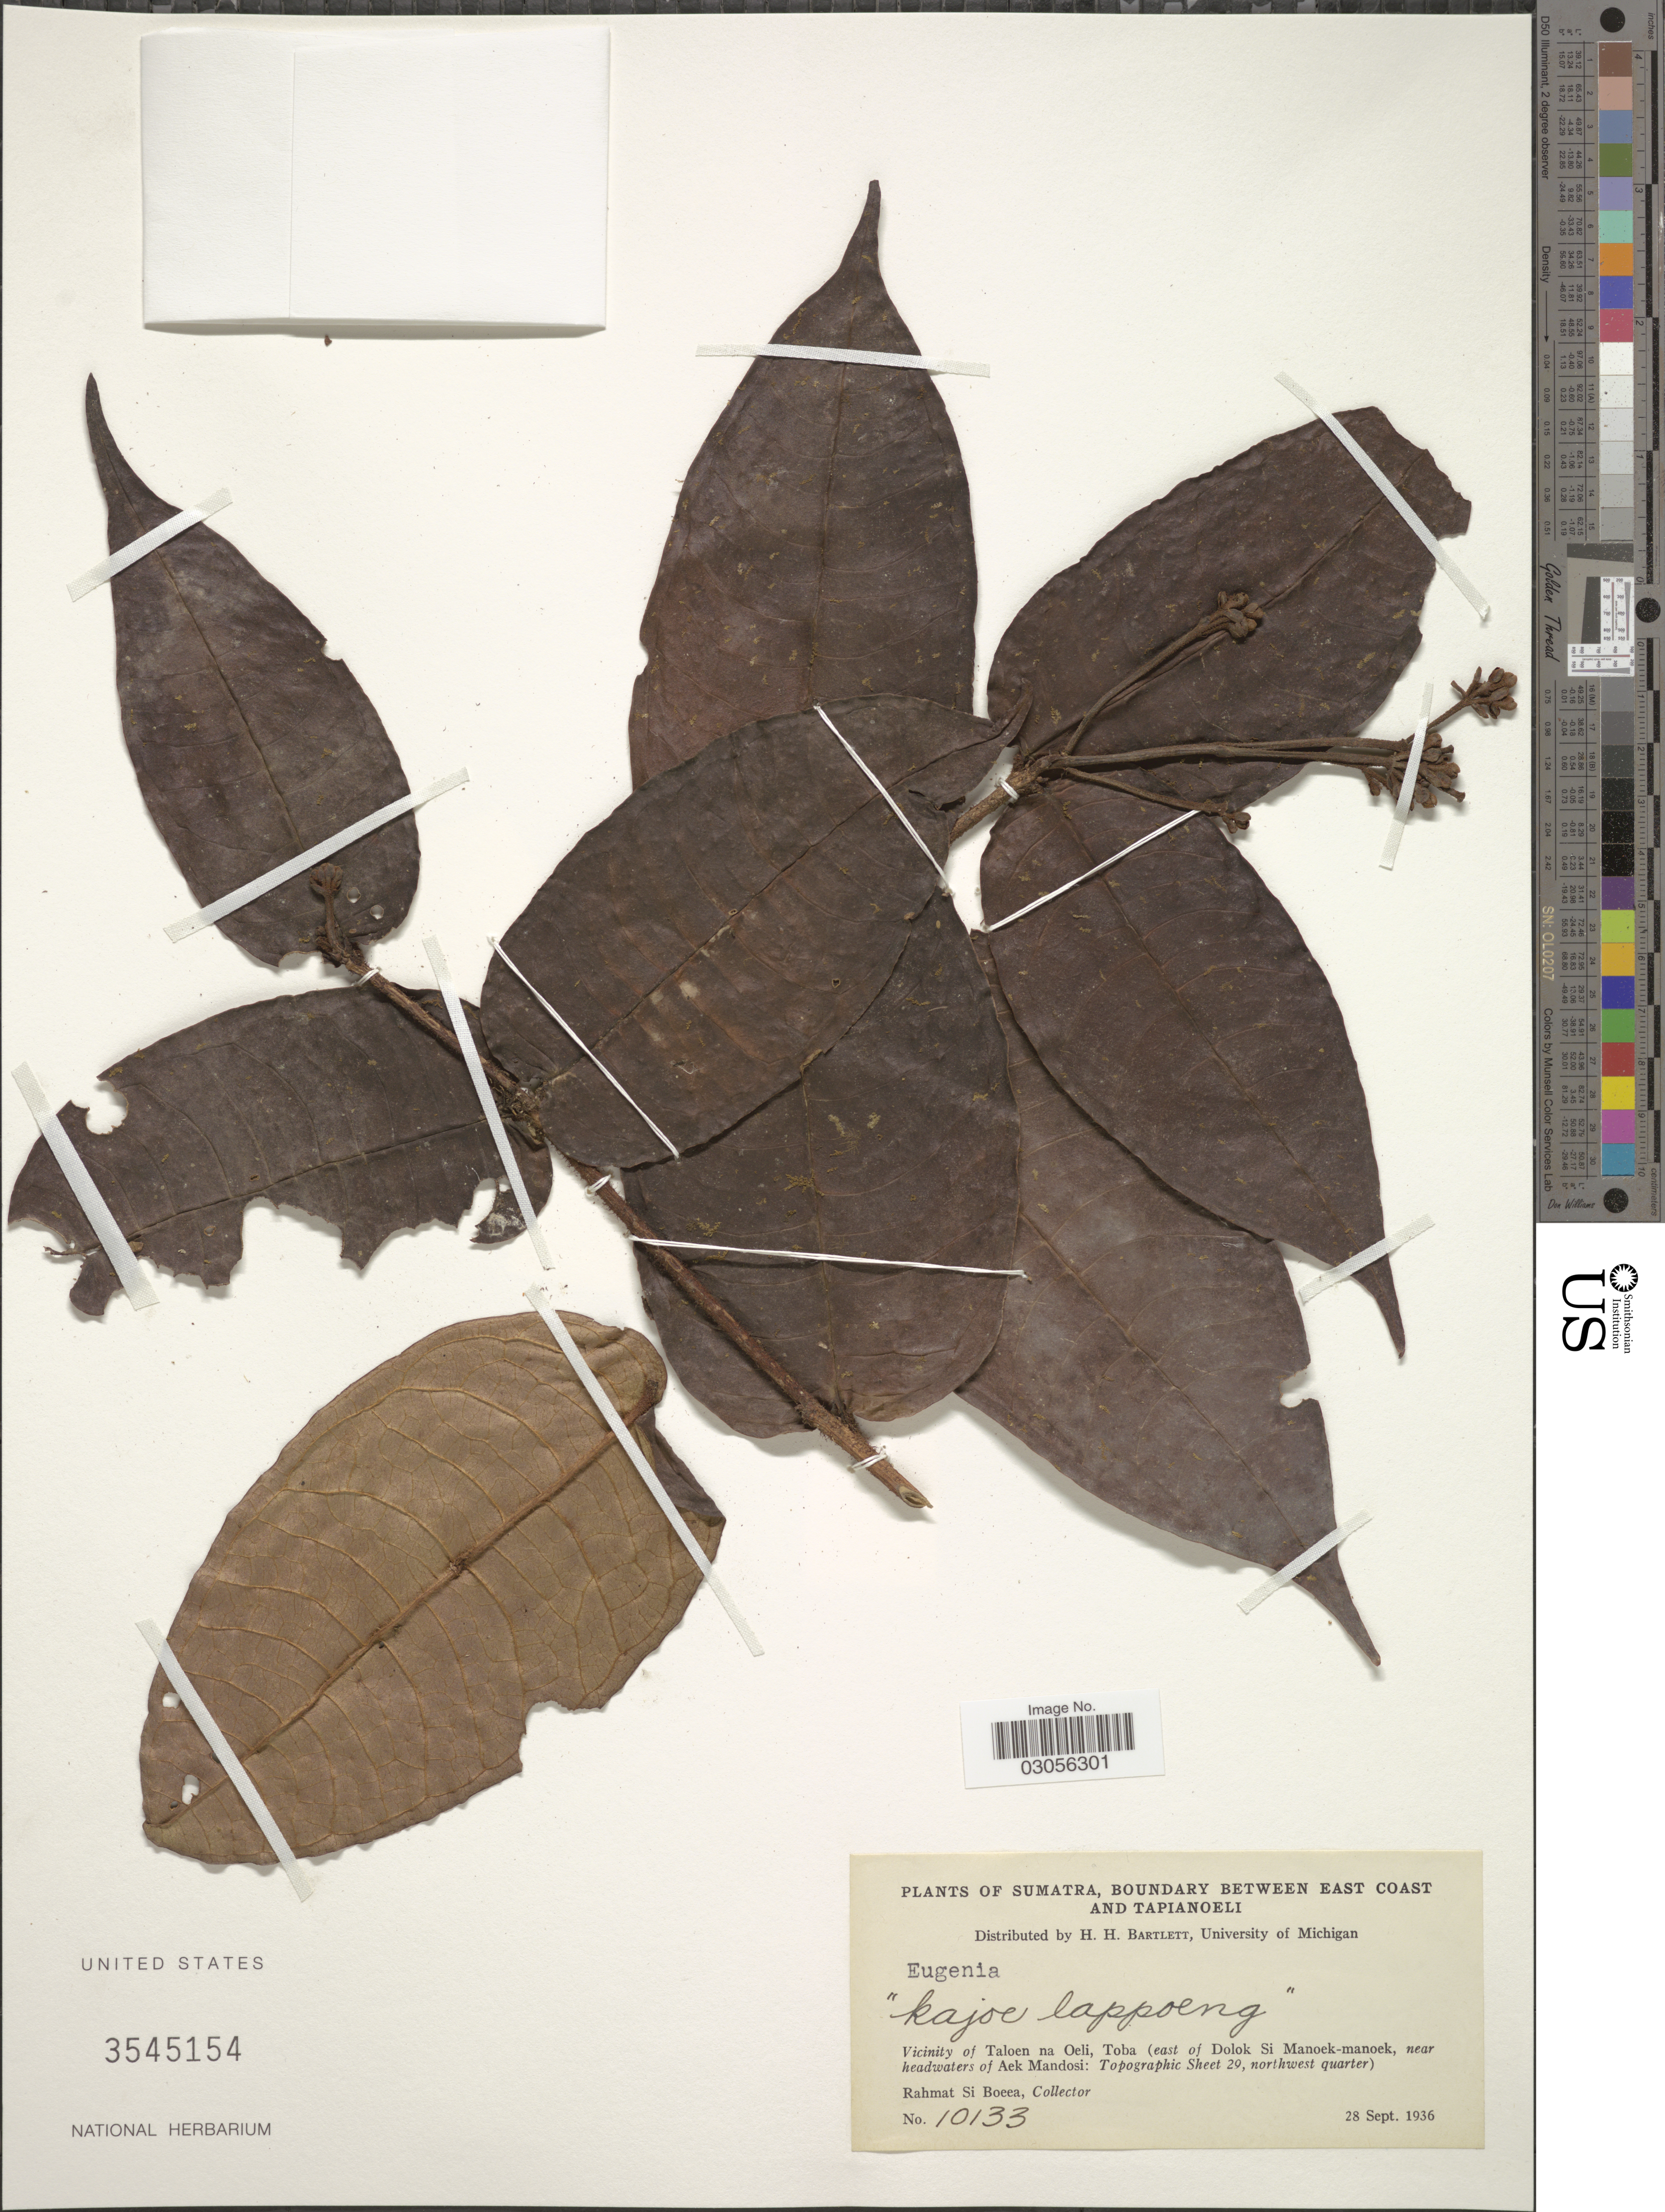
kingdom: Plantae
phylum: Tracheophyta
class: Magnoliopsida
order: Myrtales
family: Myrtaceae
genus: Syzygium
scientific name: Syzygium sp.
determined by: Strong, M. T., (US), Smithsonian Institution - National Museum of Natural History (UNITED STATES)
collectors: Rahmat Si Boeea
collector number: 10133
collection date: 1936-09-28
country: Indonesia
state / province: Sumatra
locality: Sumatra, Boundary between East Coast and Tapianoeli. Vicinity of Taloen na Oeli, Toba (east of Dolok Si Manoek-manoek, near headwaters of Aek Mandosi: Topographic Sheet 29, northwest quarter).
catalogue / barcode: US 3545154